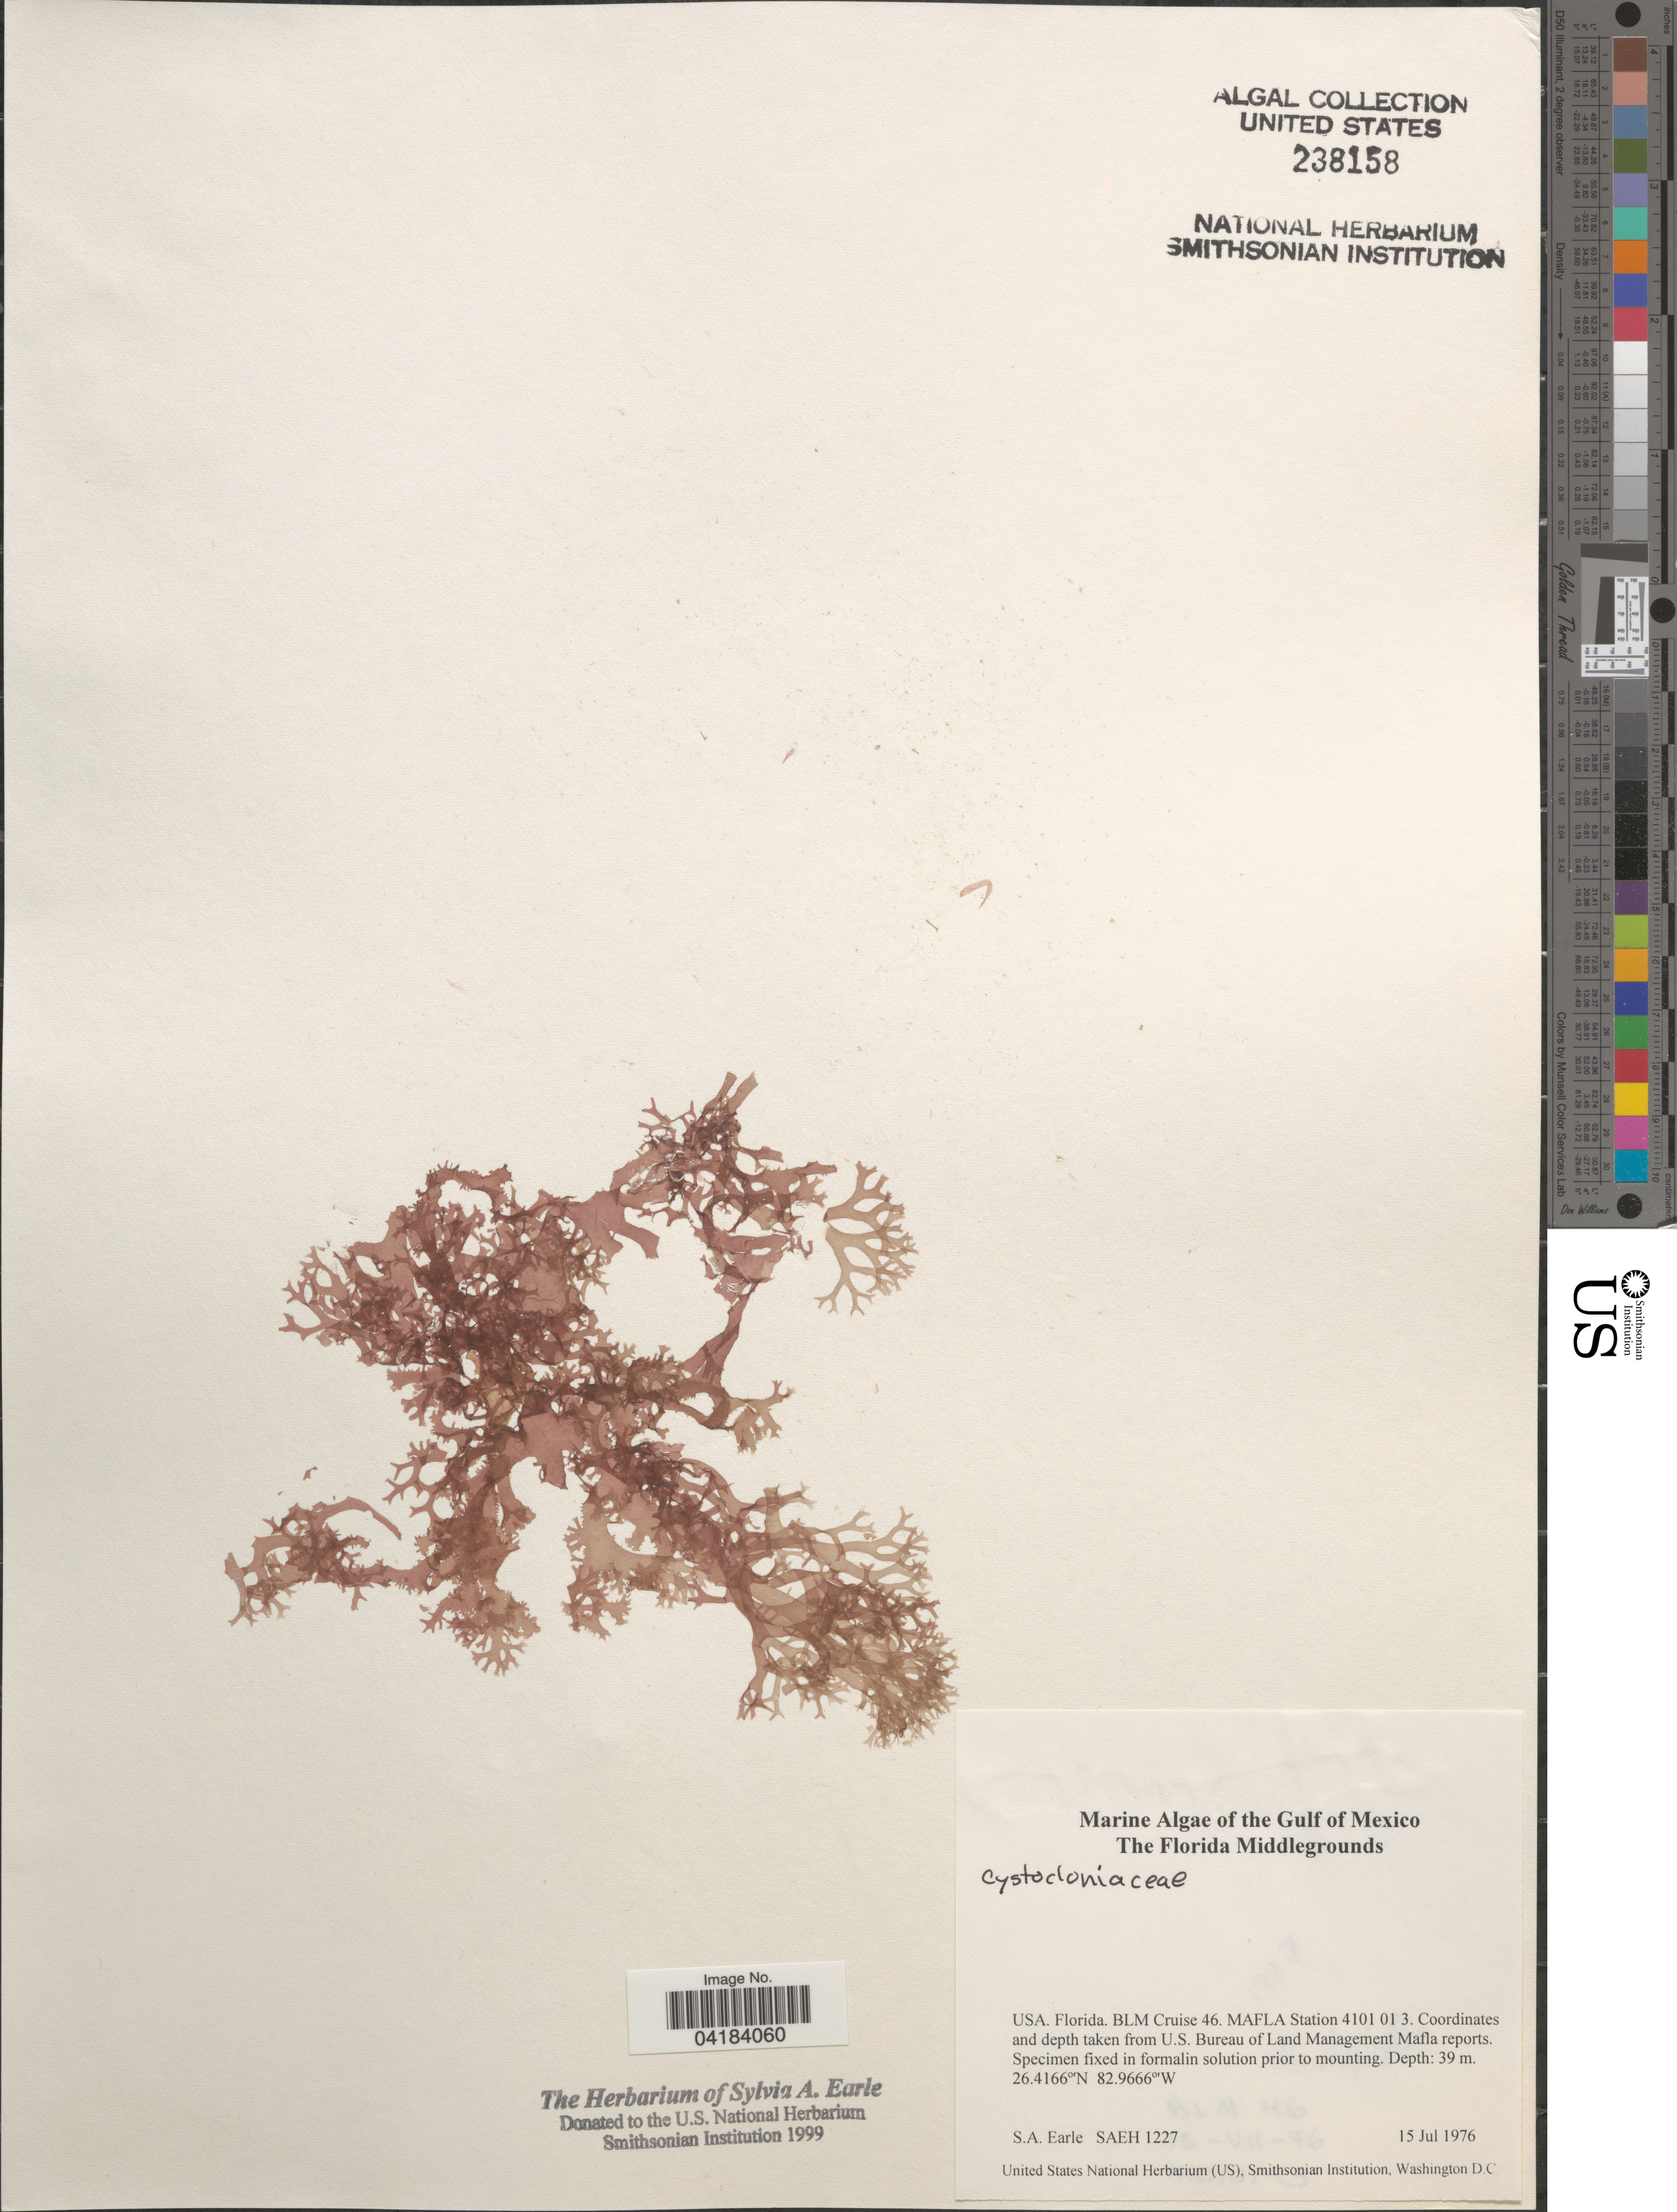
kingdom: Plantae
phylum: Rhodophyta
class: Florideophyceae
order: Gigartinales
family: Cystocloniaceae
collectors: S. A. Earle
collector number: SAEH1227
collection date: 1976-07-15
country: United States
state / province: Florida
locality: The Gulf of Mexico. The Florida Middlegrounds. BLM Cruise 46. MAFLA Station 4101 01 3.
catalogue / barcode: US 238158